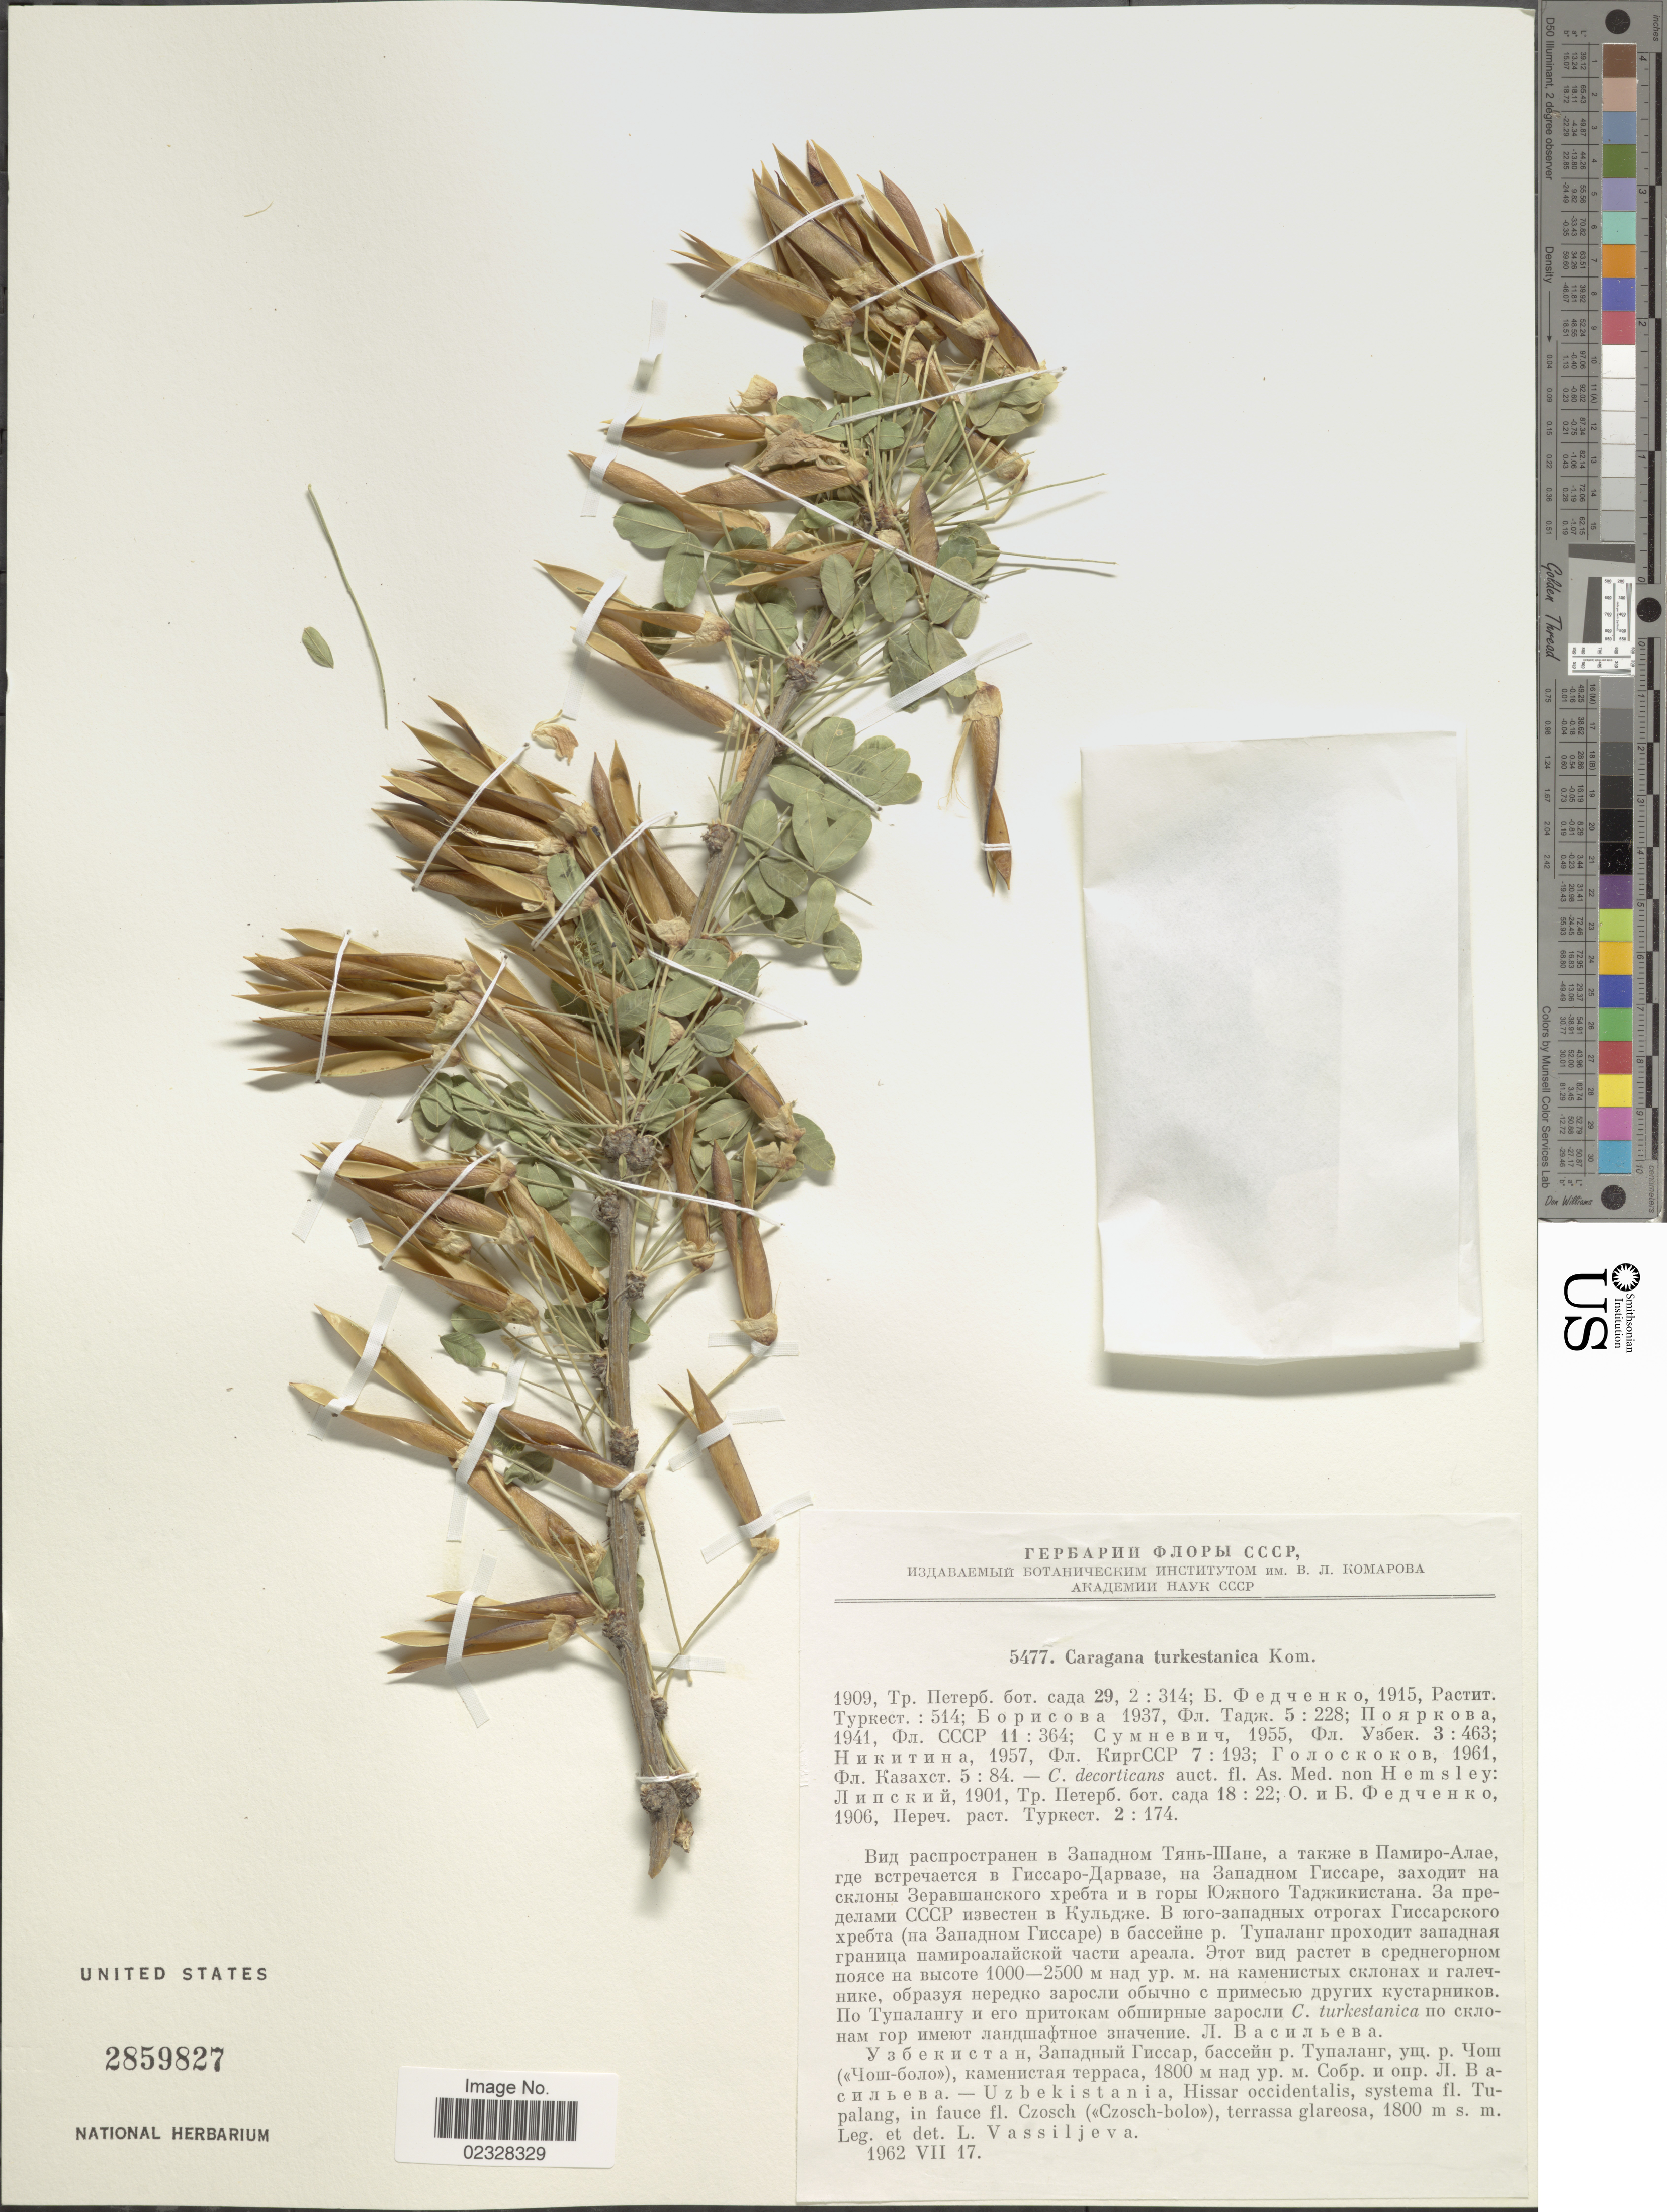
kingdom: Plantae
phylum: Tracheophyta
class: Magnoliopsida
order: Fabales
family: Fabaceae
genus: Caragana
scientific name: Caragana turkestanica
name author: Kom.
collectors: L. Vassiljeva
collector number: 5477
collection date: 1962-07-17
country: Uzbekistan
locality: Uzbekistania, Hissat occidentalis, systema fl. Tupalang, in fauce fl. Czoch.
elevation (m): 1800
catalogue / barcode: US 2859827